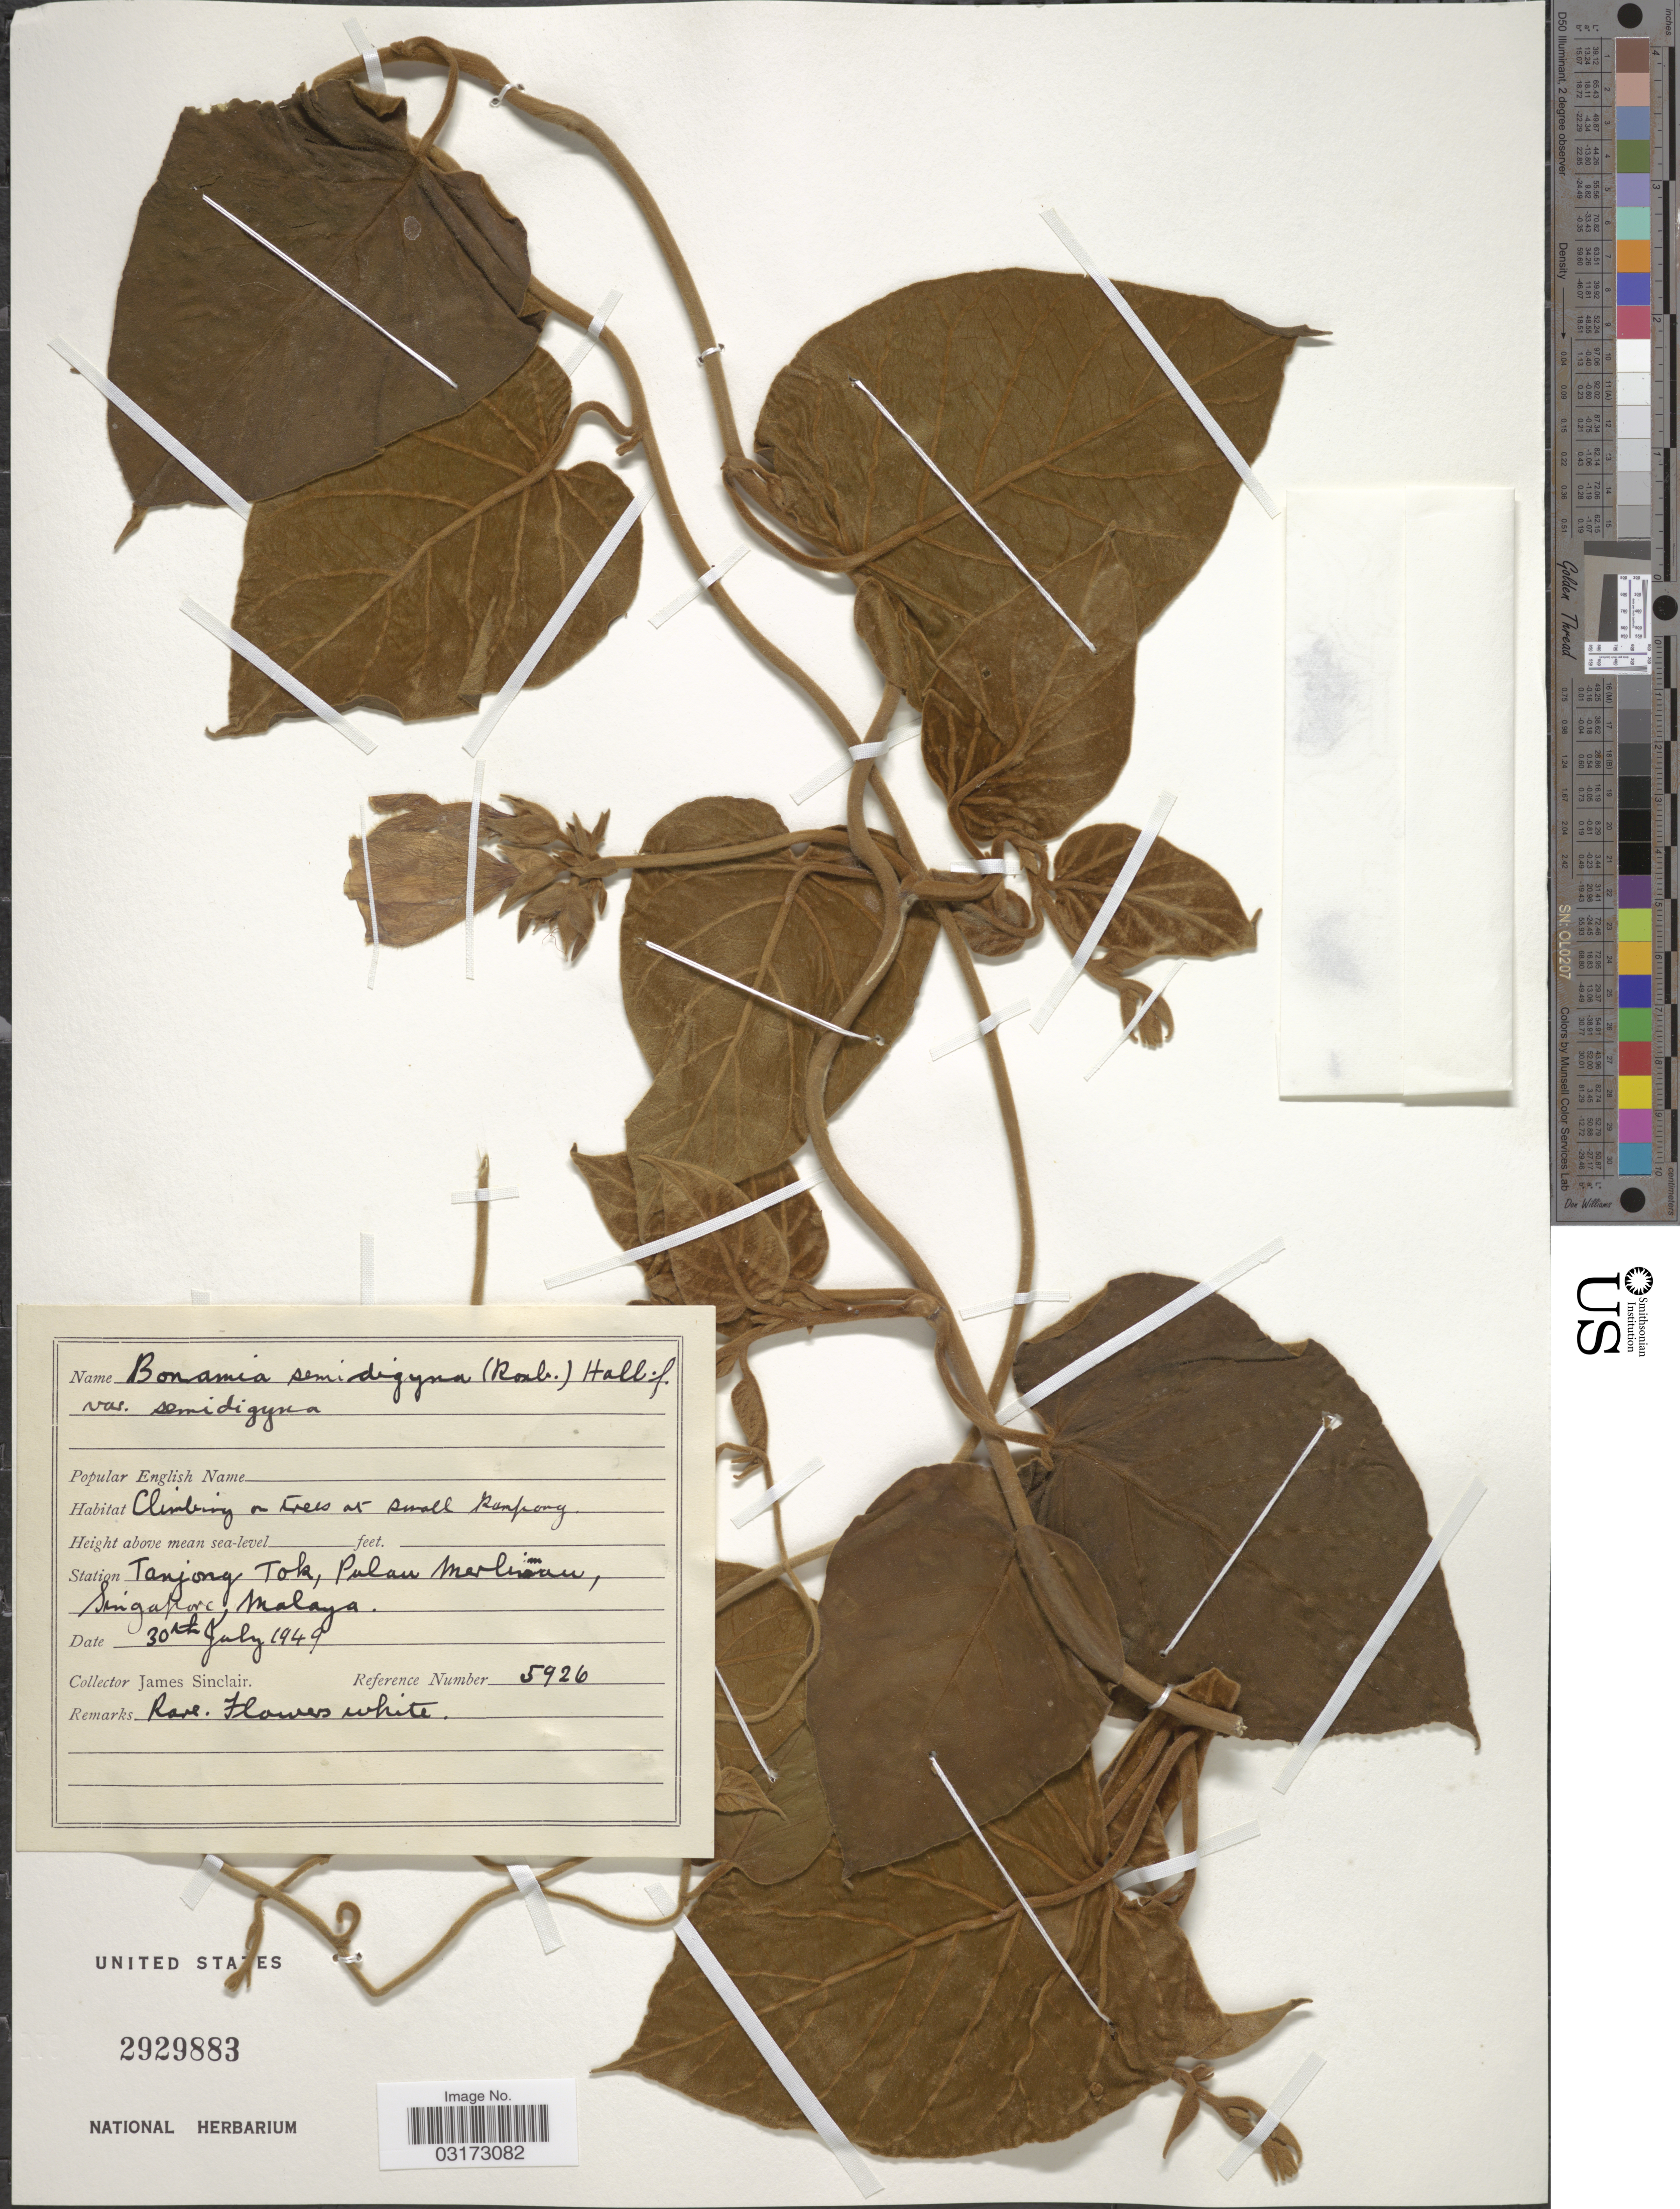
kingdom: Plantae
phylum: Tracheophyta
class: Magnoliopsida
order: Solanales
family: Convolvulaceae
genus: Bonamia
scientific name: Bonamia semidigyna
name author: (Roxb.) Hallier f.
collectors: J. Sinclair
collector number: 5926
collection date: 1949-07-30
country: Singapore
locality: Station Tanjong Tok, Pulau Merlimau, Malaya.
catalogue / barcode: US 2929883